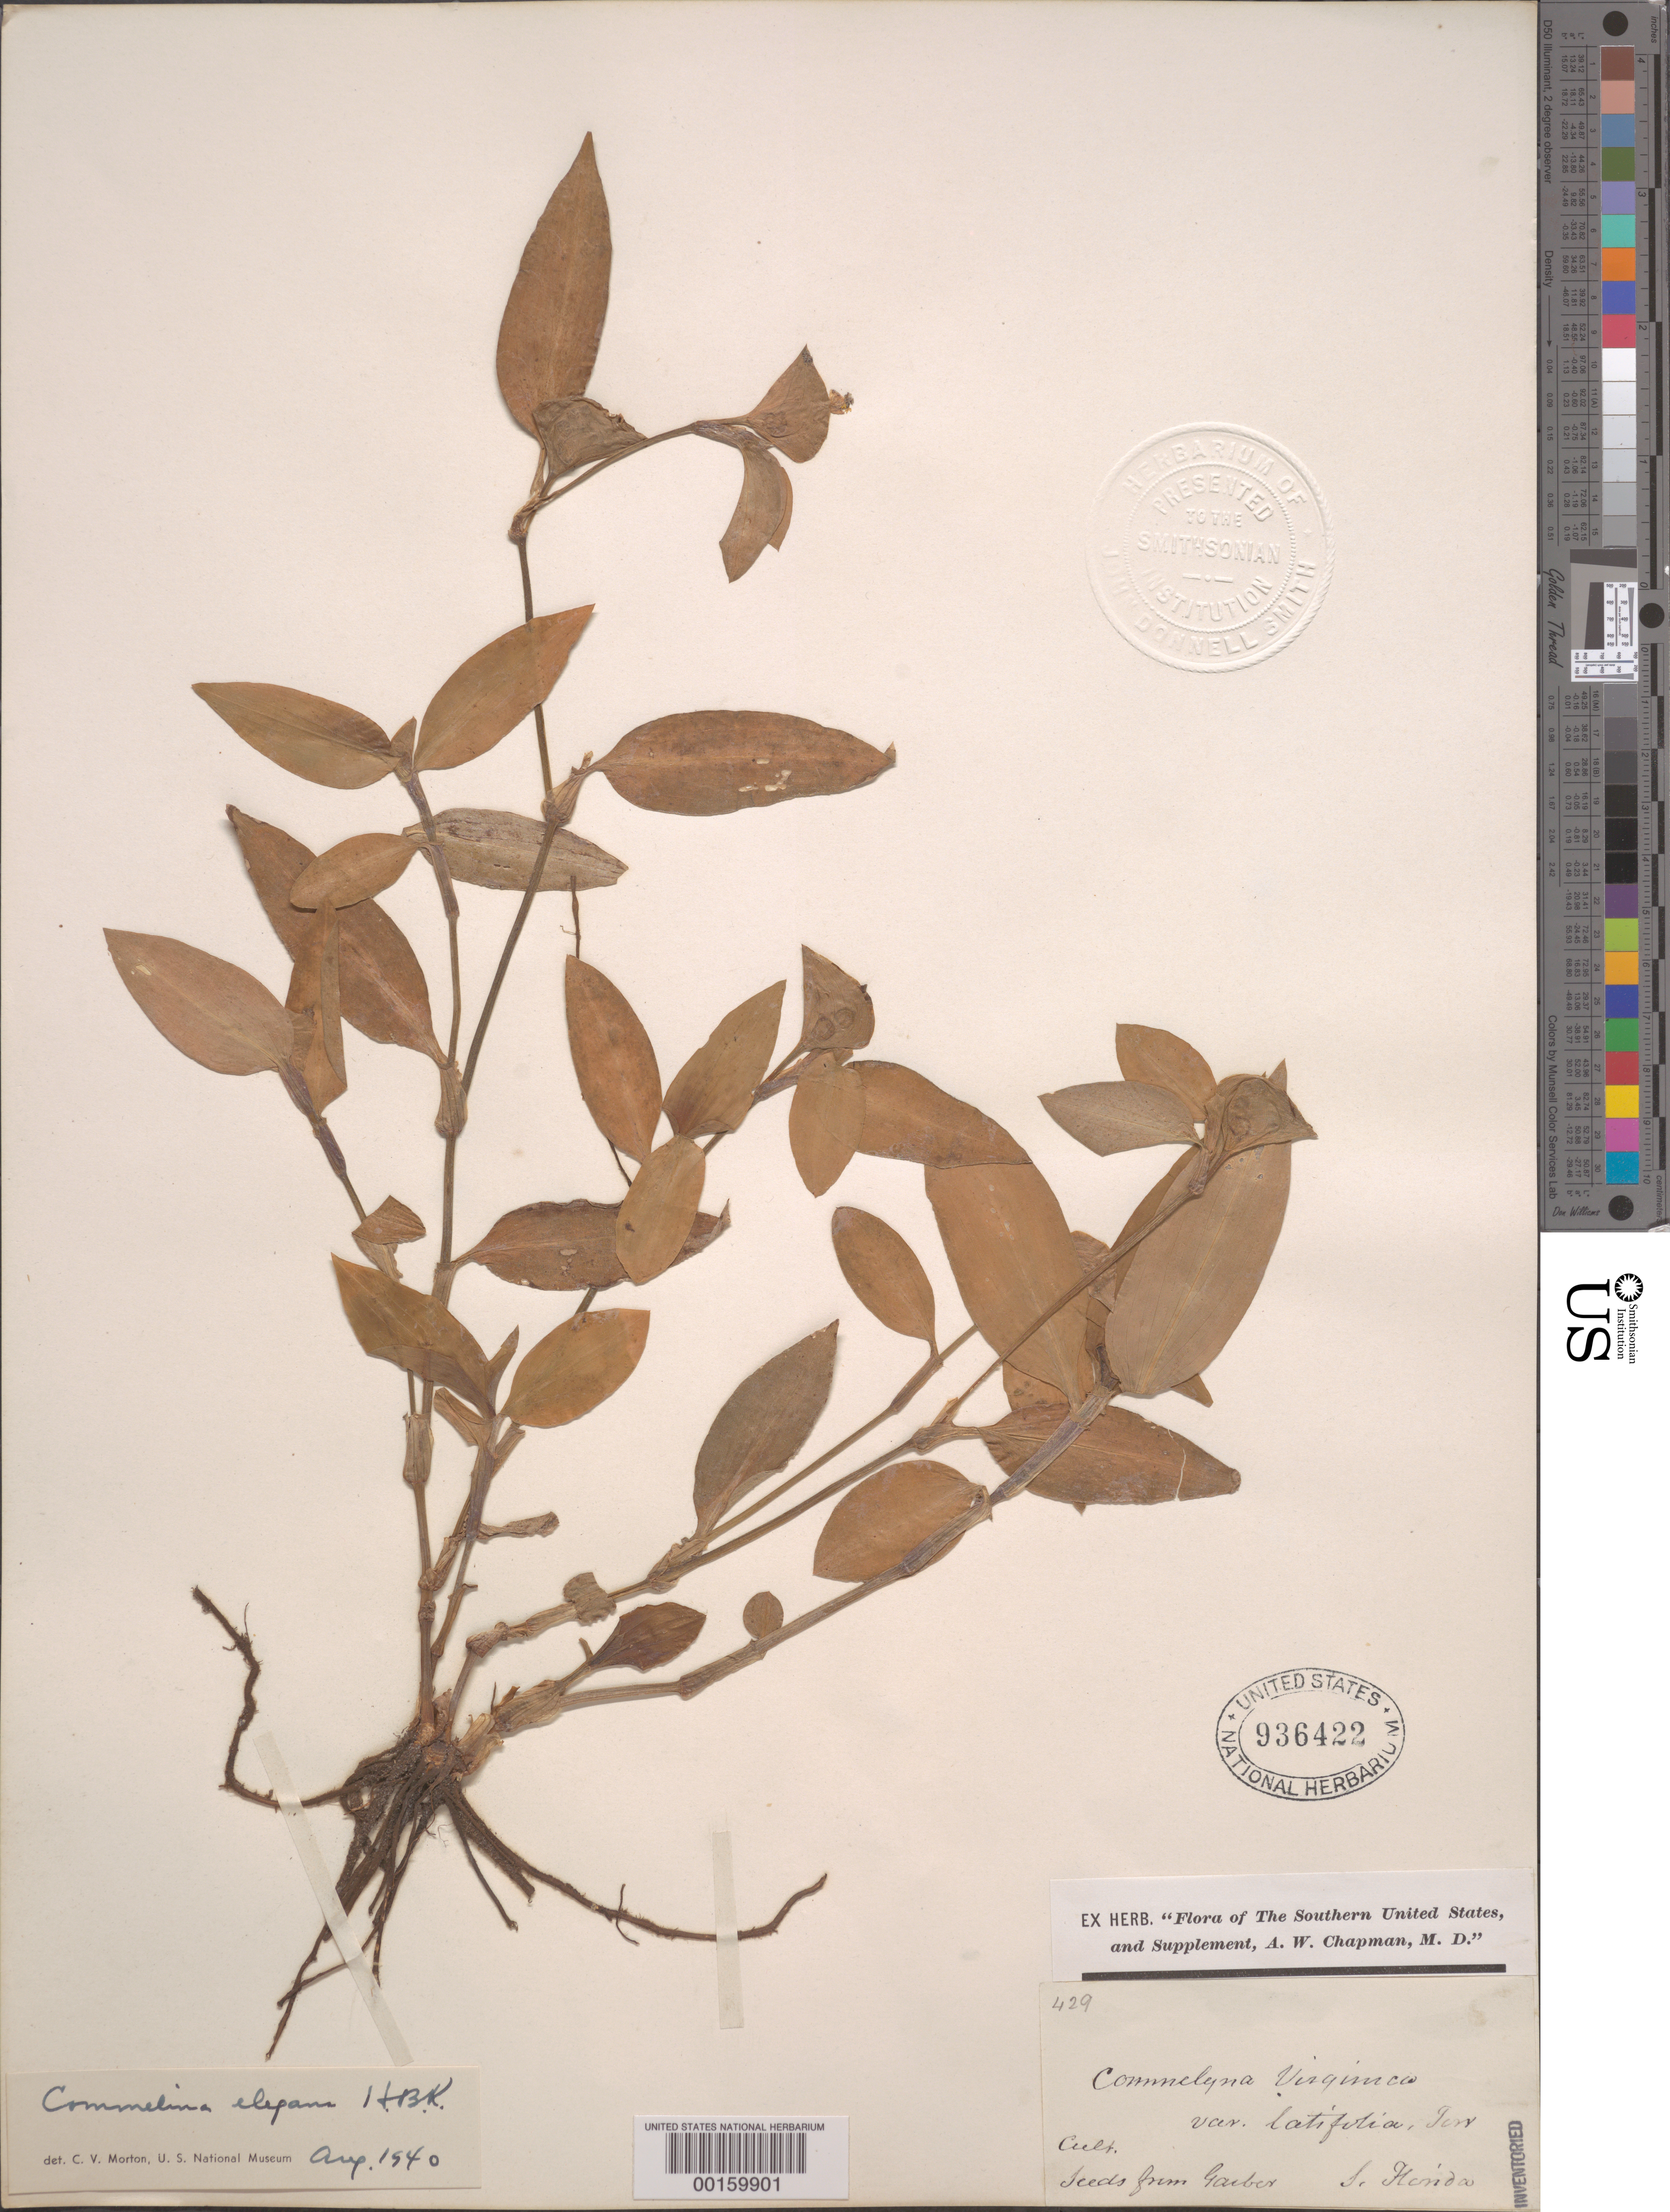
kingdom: Plantae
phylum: Tracheophyta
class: Liliopsida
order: Commelinales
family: Commelinaceae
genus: Commelina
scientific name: Commelina erecta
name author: L.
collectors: -- Garber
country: United States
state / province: Florida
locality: Southern florida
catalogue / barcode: US 936422